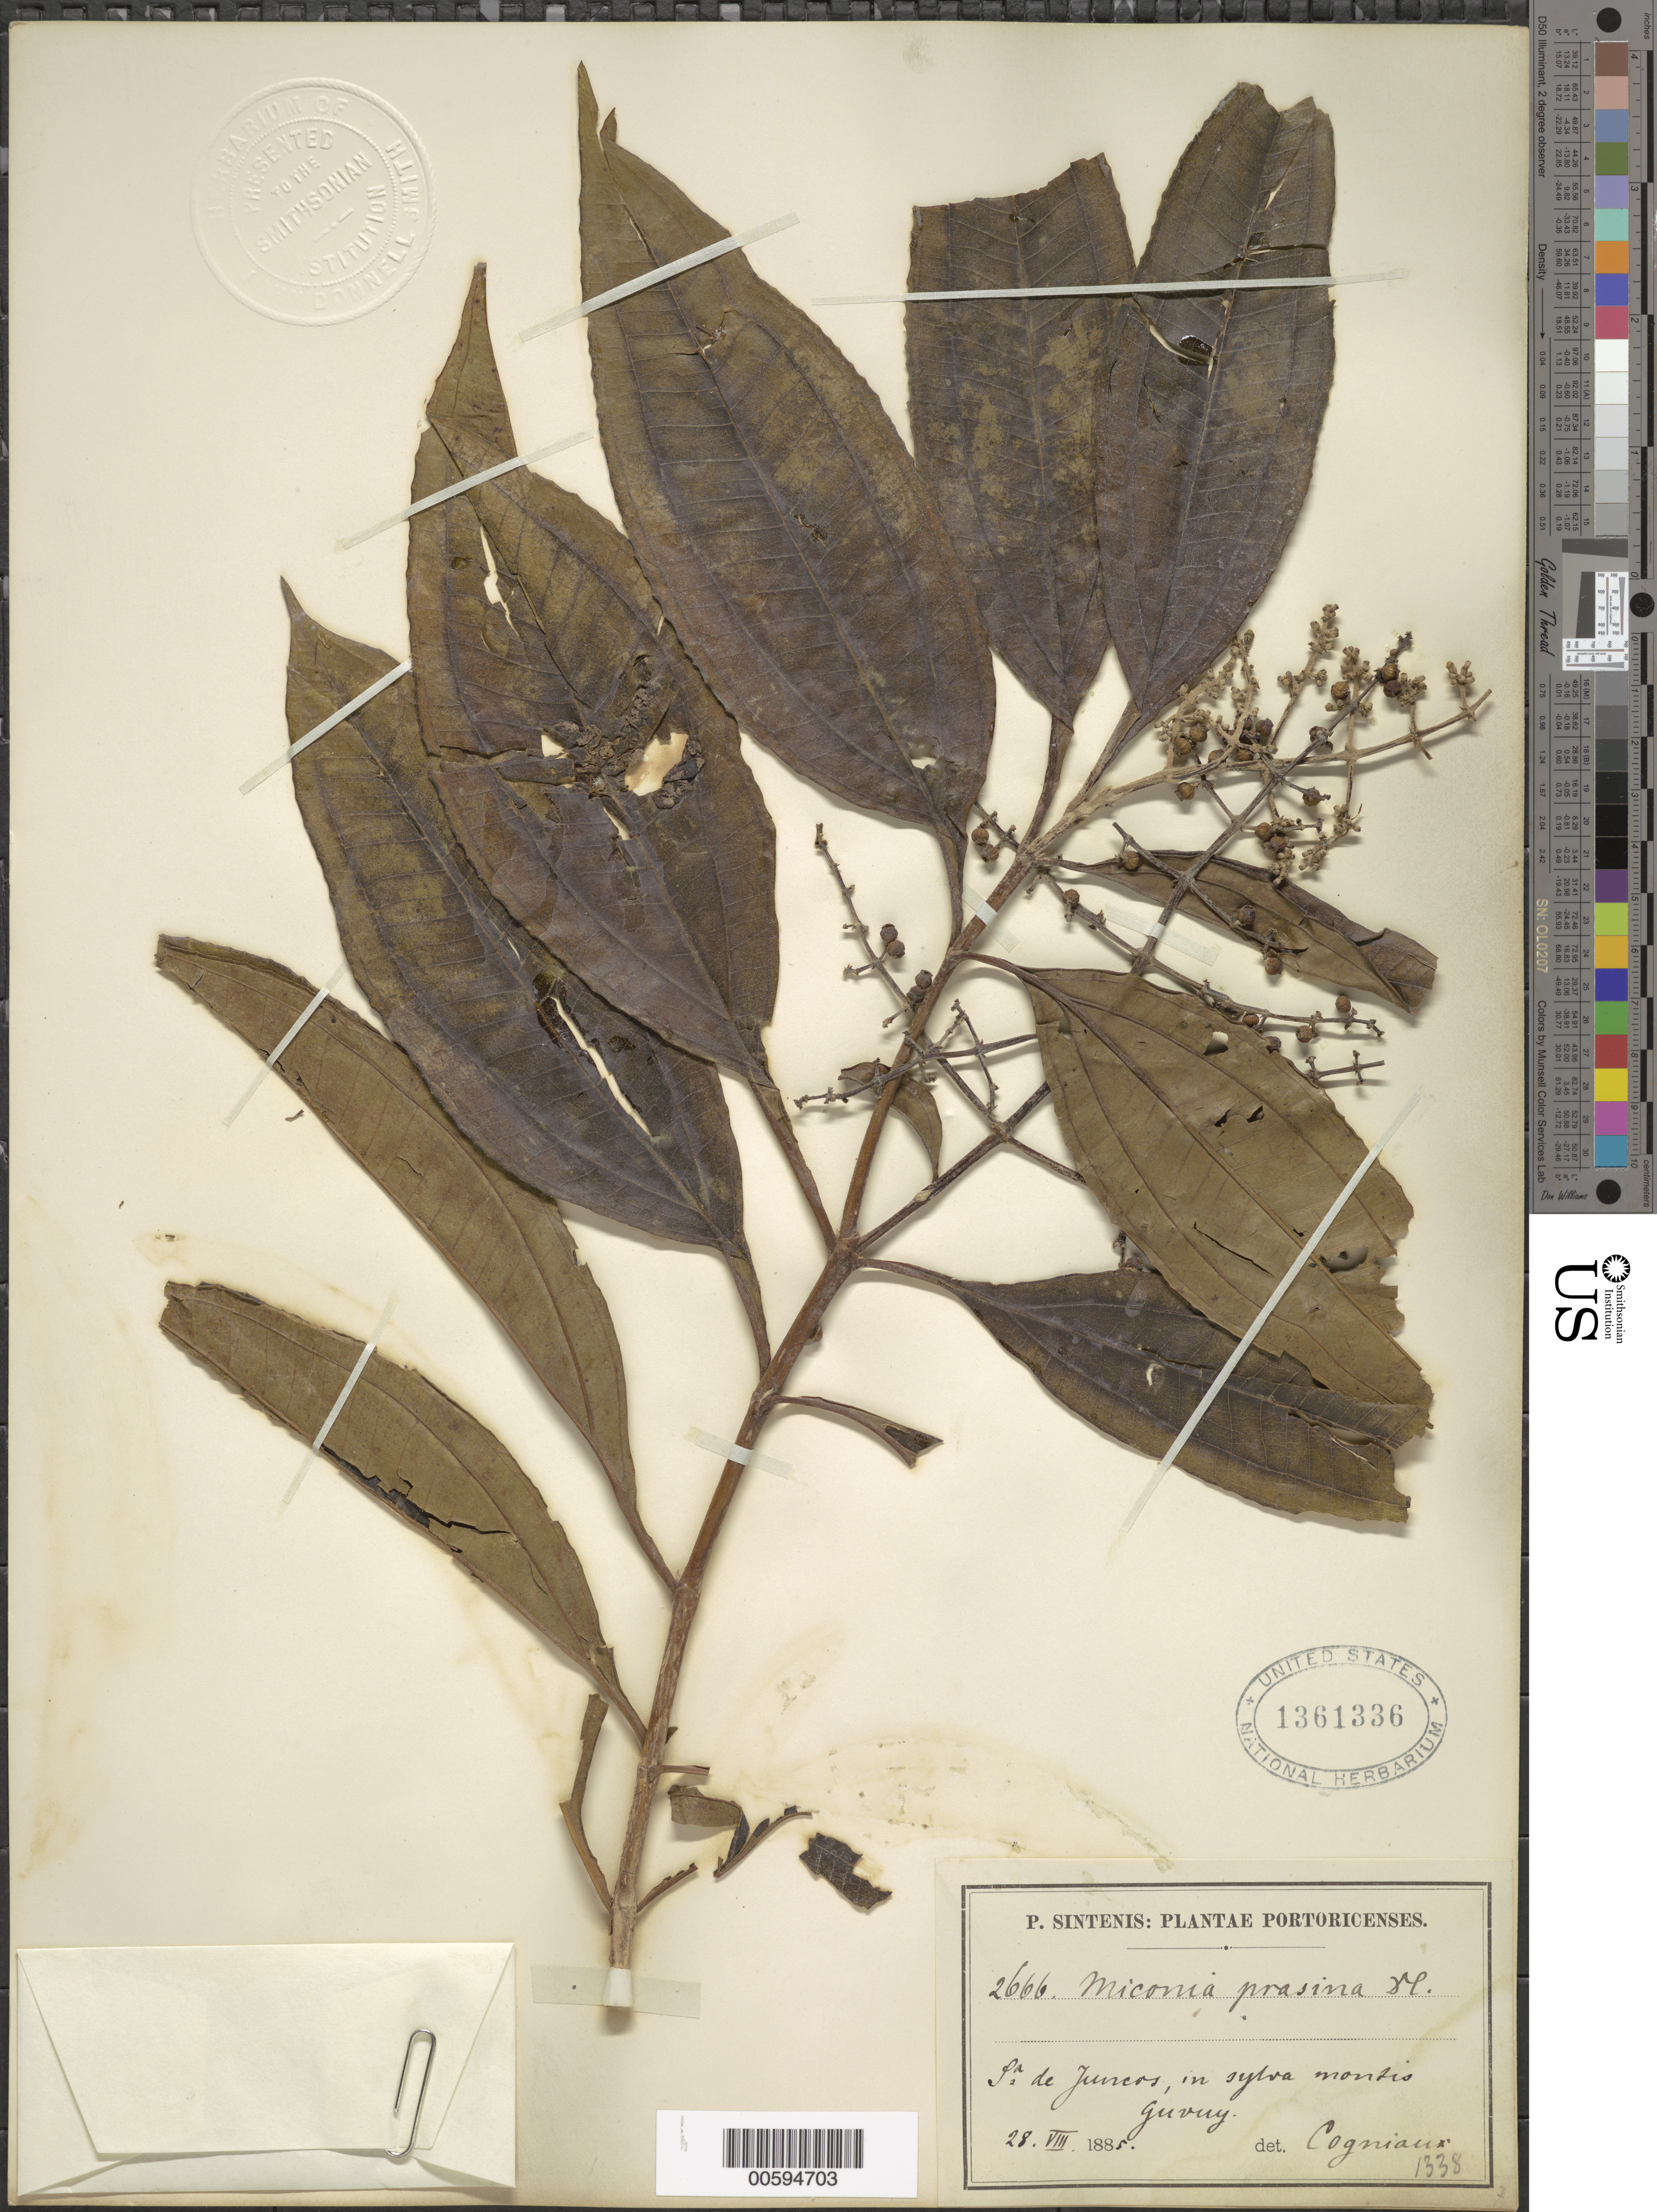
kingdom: Plantae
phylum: Tracheophyta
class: Magnoliopsida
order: Myrtales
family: Melastomataceae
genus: Miconia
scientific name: Miconia prasina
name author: (Sw.) DC.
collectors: P. Sintenis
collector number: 2666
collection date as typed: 28 Aug 1885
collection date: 1885-08-28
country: Puerto Rico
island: Greater Antilles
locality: Sierra de Juncos, in sylva montis guvuy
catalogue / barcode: US 1361336